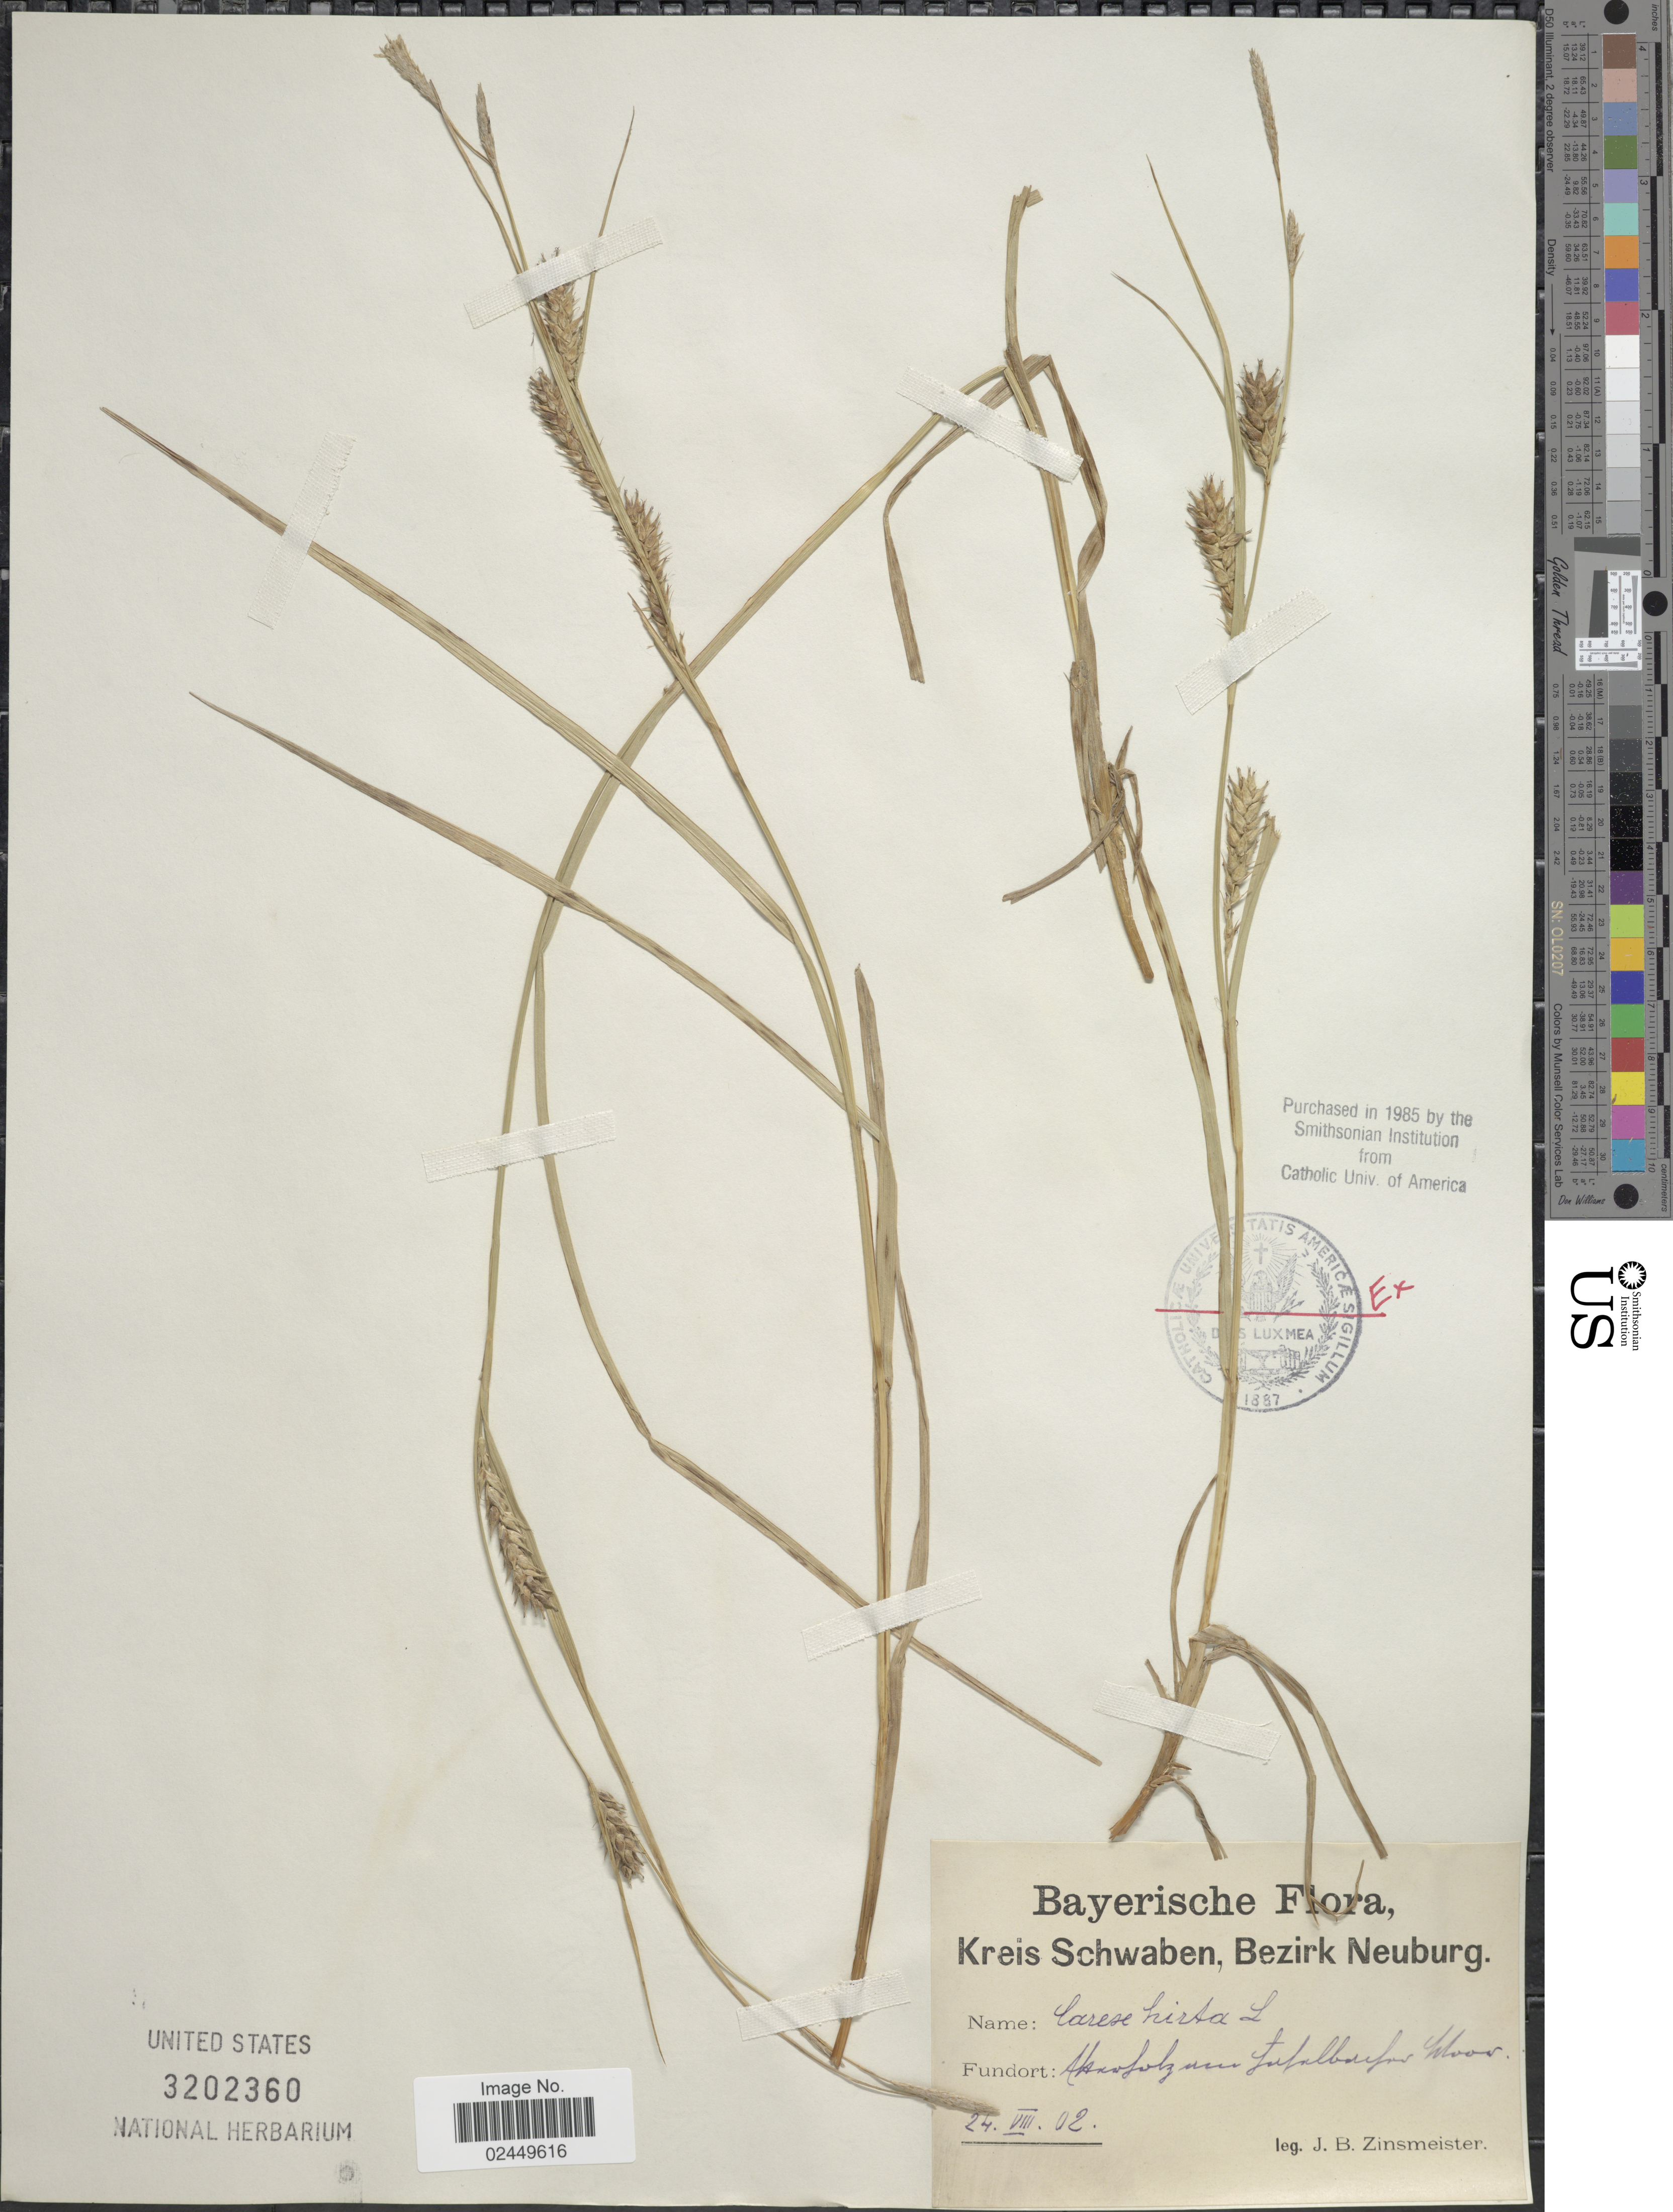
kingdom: Plantae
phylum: Tracheophyta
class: Liliopsida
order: Poales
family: Cyperaceae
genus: Carex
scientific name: Carex hirta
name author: L.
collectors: J. Zinsmeister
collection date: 1902-08-24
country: Germany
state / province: Bayern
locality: Bayarische, Kreis Schwaben, Bezirk Neuburg. Ahnoholz [interpreted] am Sululboufor [interpreted] Moor.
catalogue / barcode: US 3202360